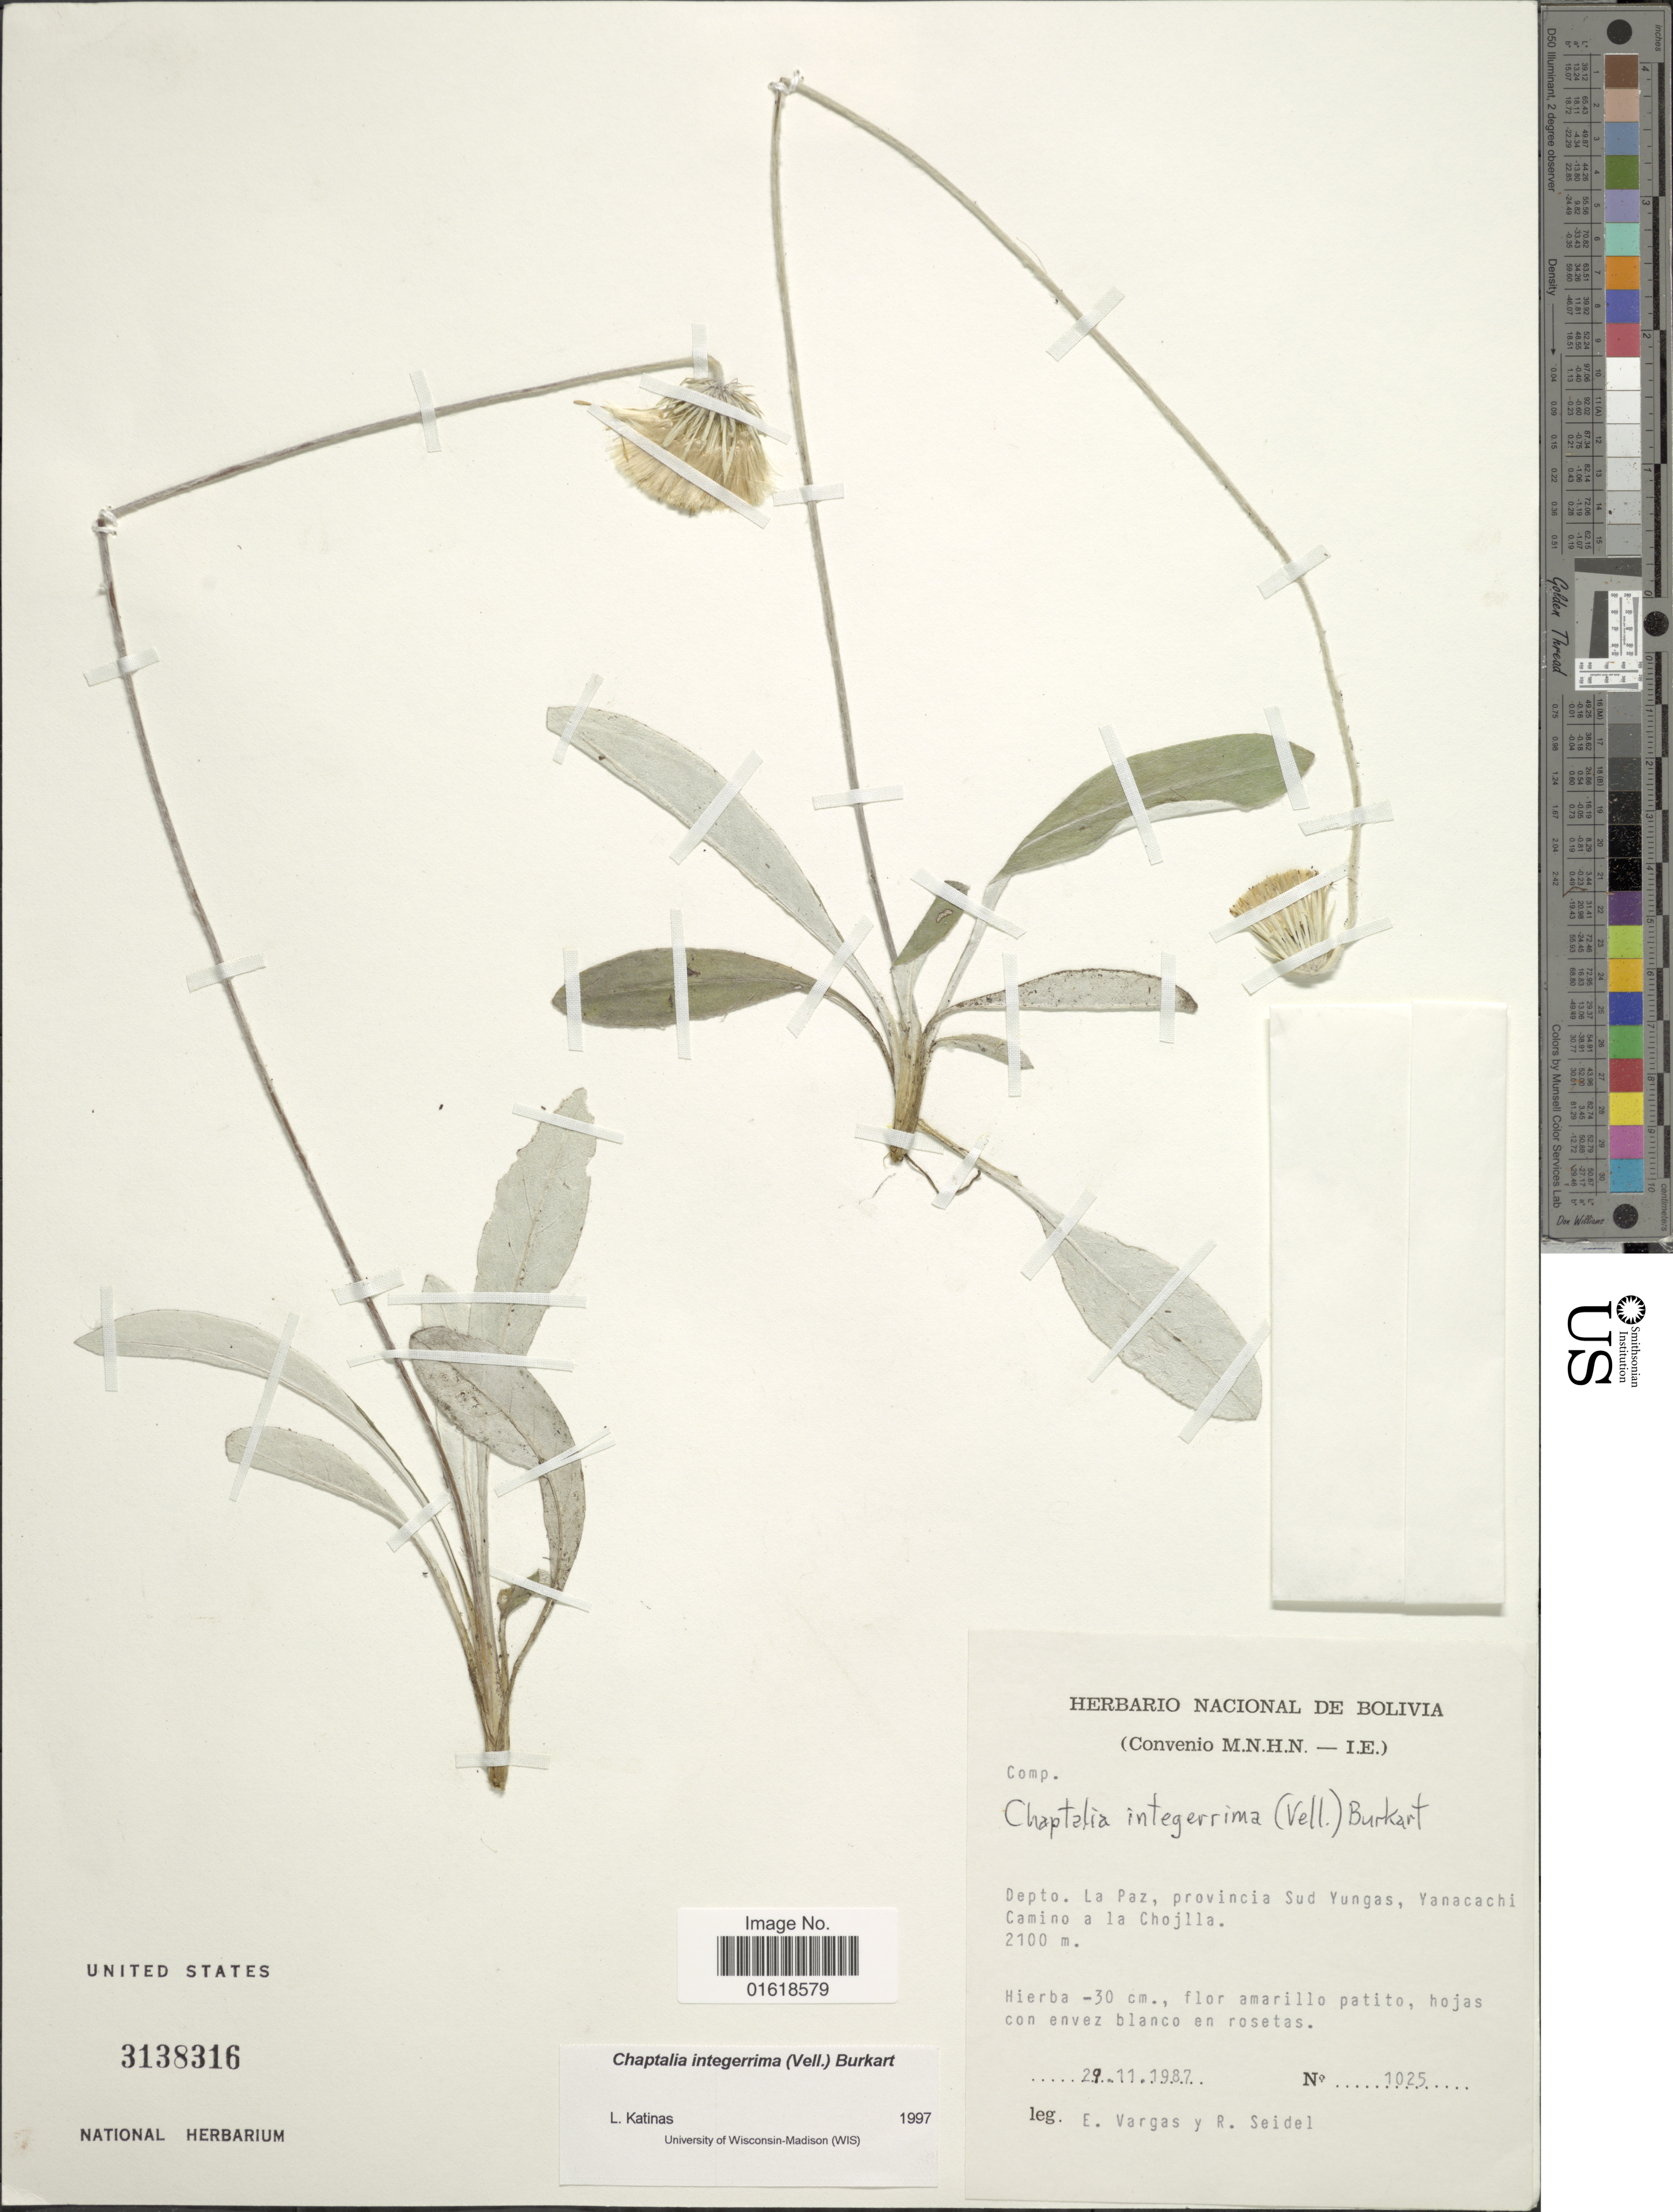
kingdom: Plantae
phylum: Tracheophyta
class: Magnoliopsida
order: Asterales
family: Asteraceae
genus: Chaptalia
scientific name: Chaptalia integerrima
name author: (Vell.) Burkart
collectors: E. Vargas & R. Seidel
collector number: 1025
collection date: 1987-11-29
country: Bolivia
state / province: La Paz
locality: Depto. La Paz, provincia Sud Yungas, Yanacachi Camino a la Chojlla.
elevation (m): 2100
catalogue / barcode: US 3138316